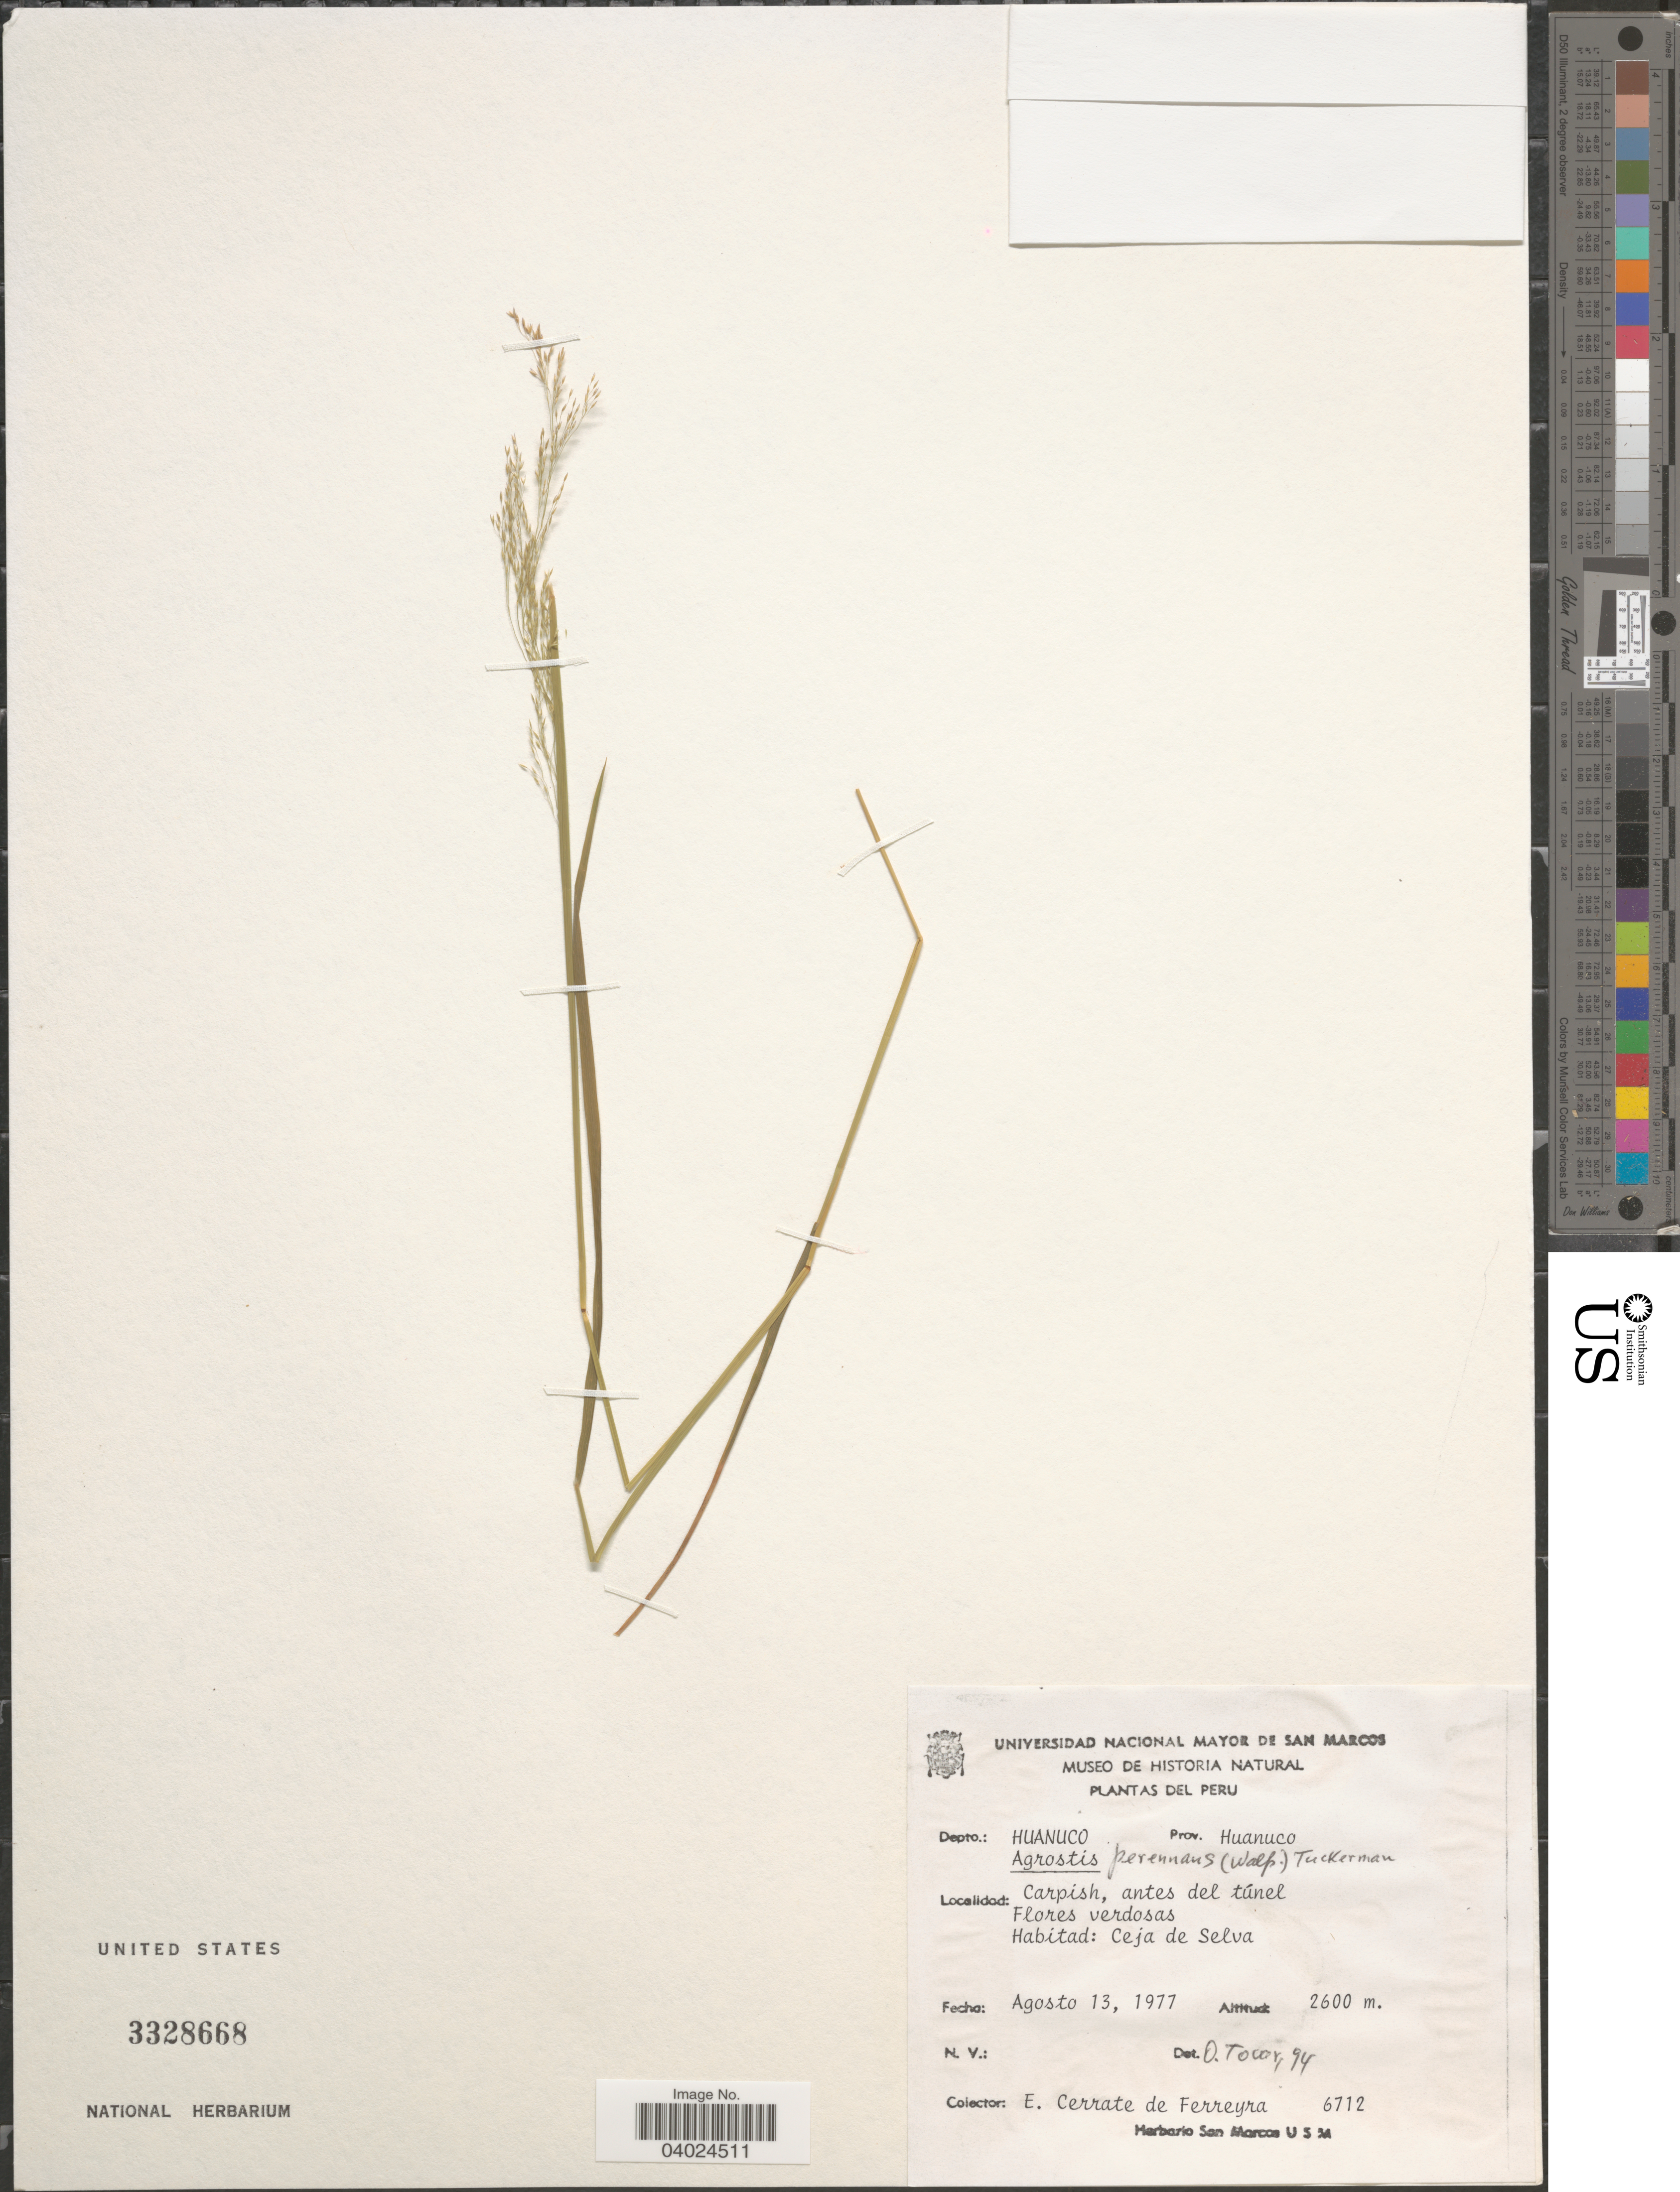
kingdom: Plantae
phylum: Tracheophyta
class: Liliopsida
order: Poales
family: Poaceae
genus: Agrostis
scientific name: Agrostis perennans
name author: (Walter) Tuck.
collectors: E. Cerrate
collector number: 6712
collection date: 1977-08-13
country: Peru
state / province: Huánuco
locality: Depto.: Huanuco. Carpish, antes del túnel. Ceja de Selva.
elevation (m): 2600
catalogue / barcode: US 3328668